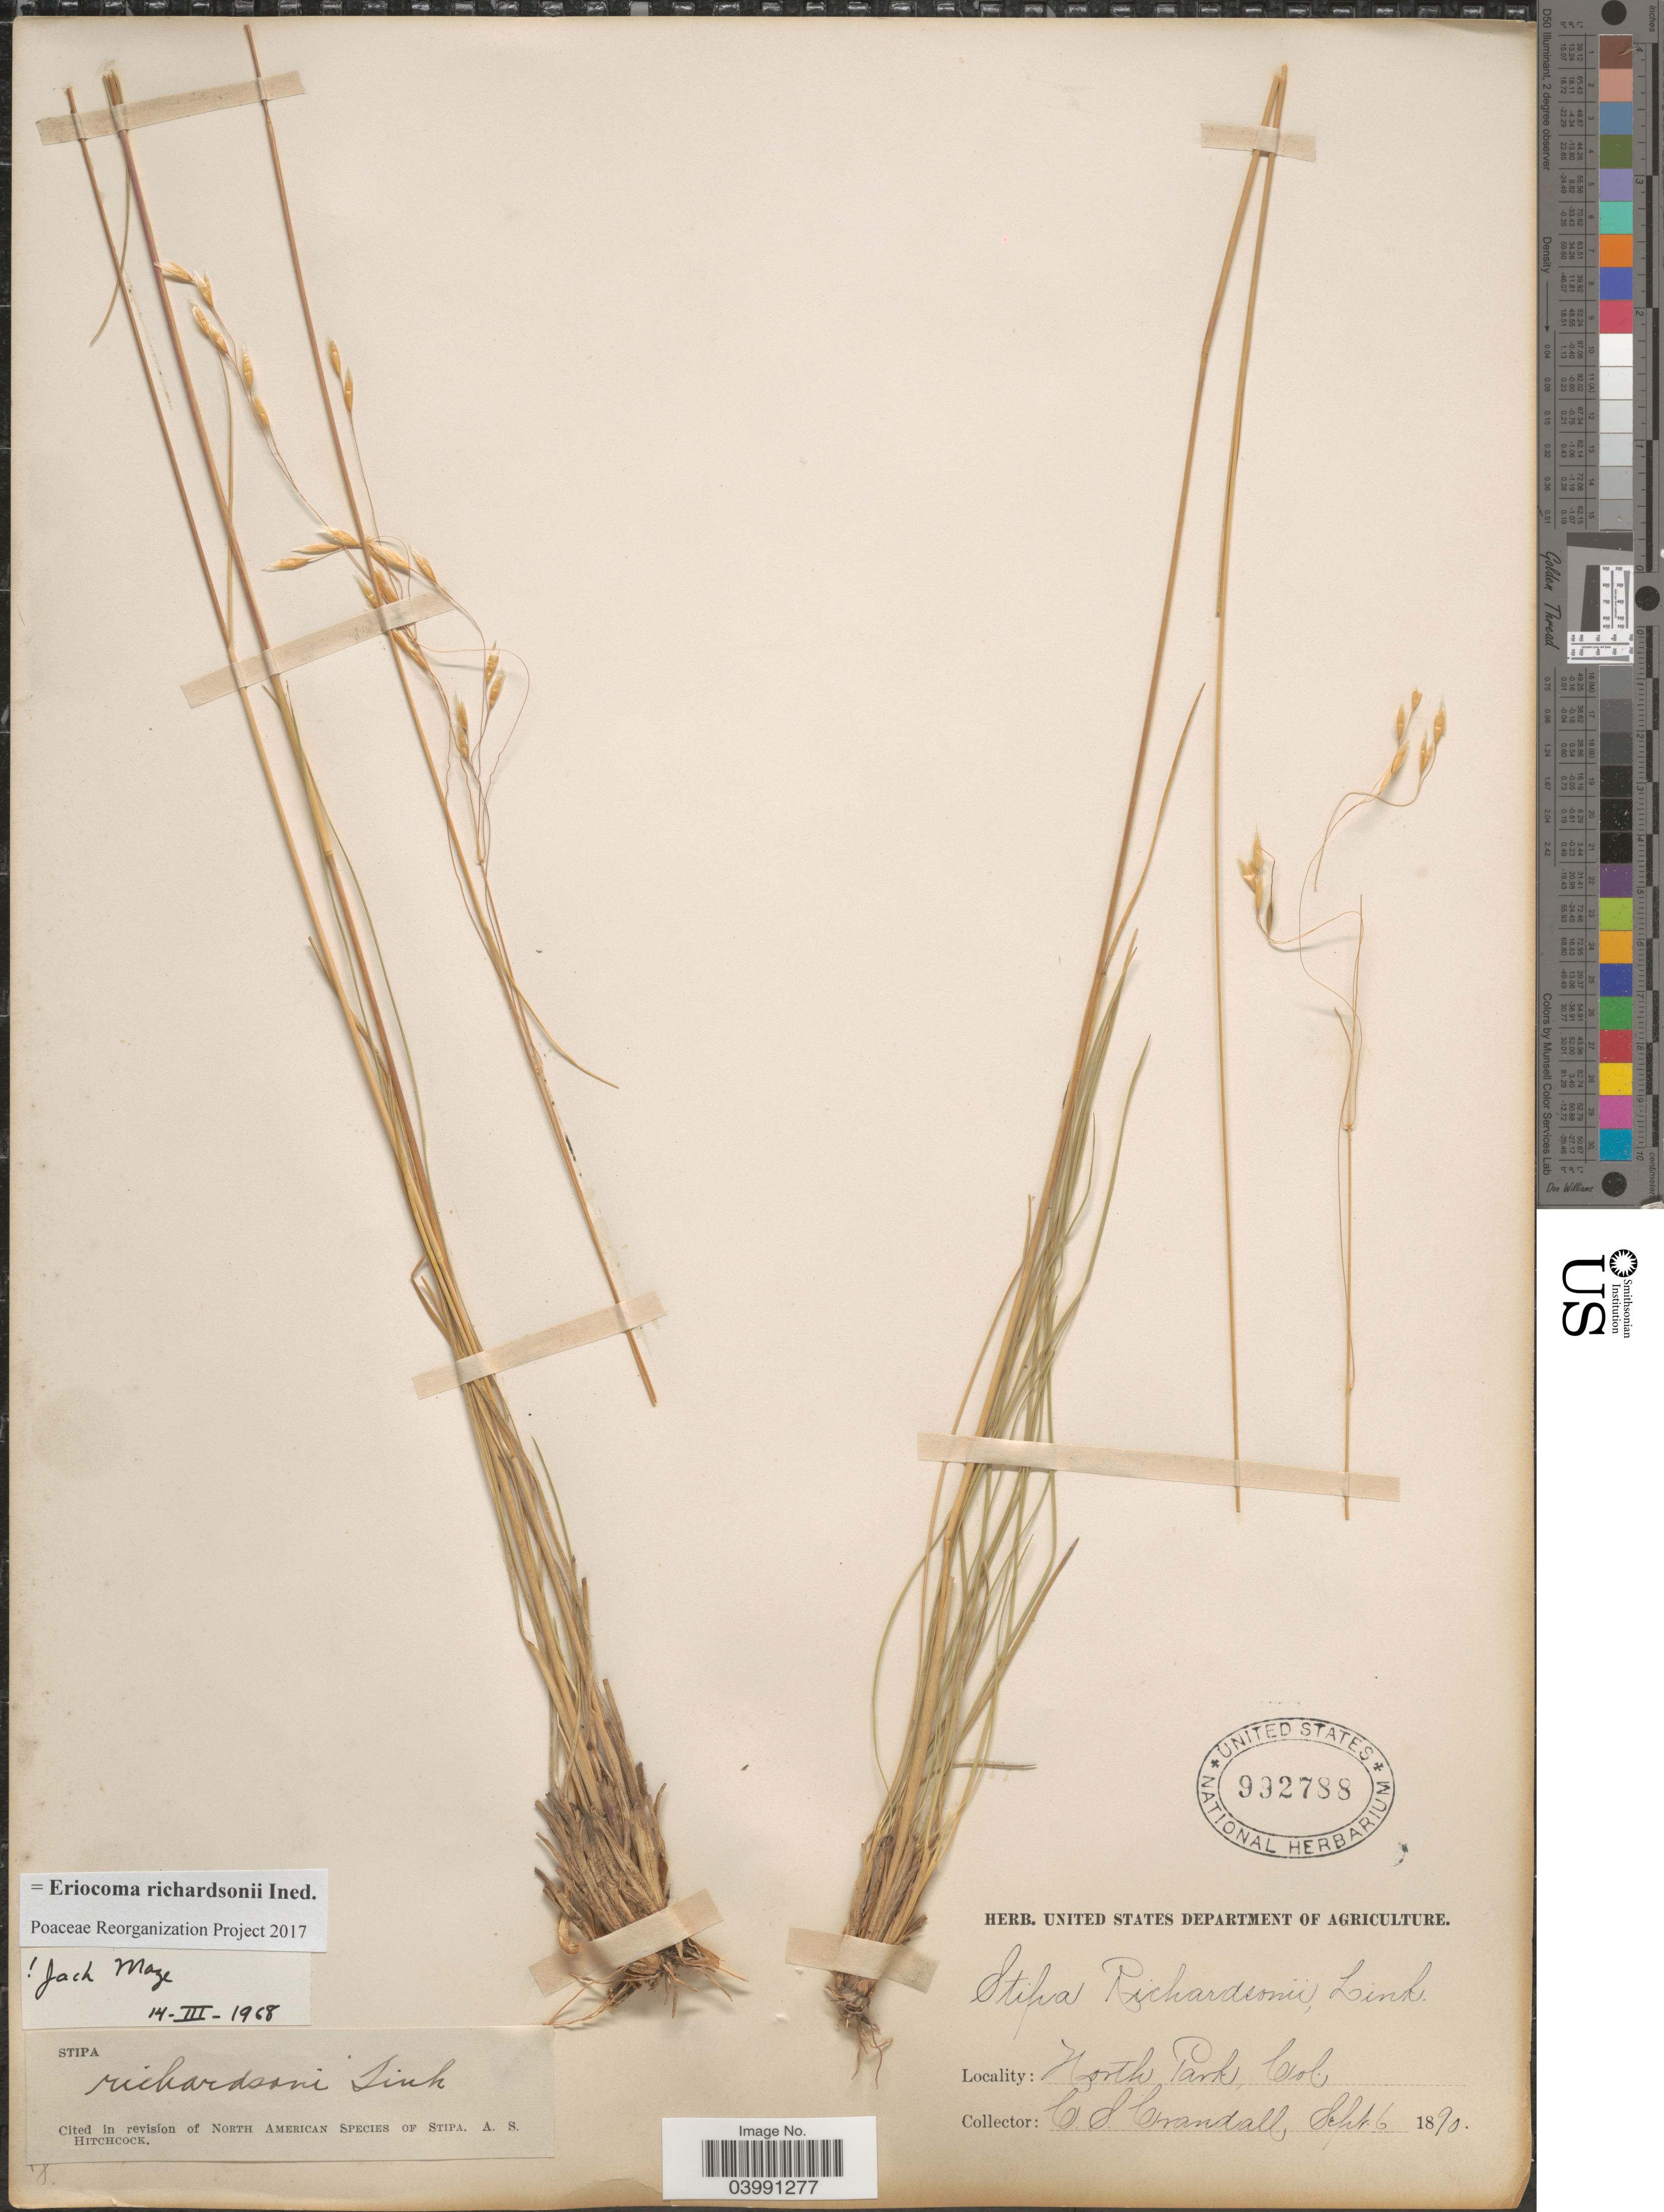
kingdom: Plantae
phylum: Tracheophyta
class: Liliopsida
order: Poales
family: Poaceae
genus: Eriocoma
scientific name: Eriocoma richardsonii ined.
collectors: C. Crandall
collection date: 1890-09-06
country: United States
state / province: Colorado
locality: North Park.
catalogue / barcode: US 992788